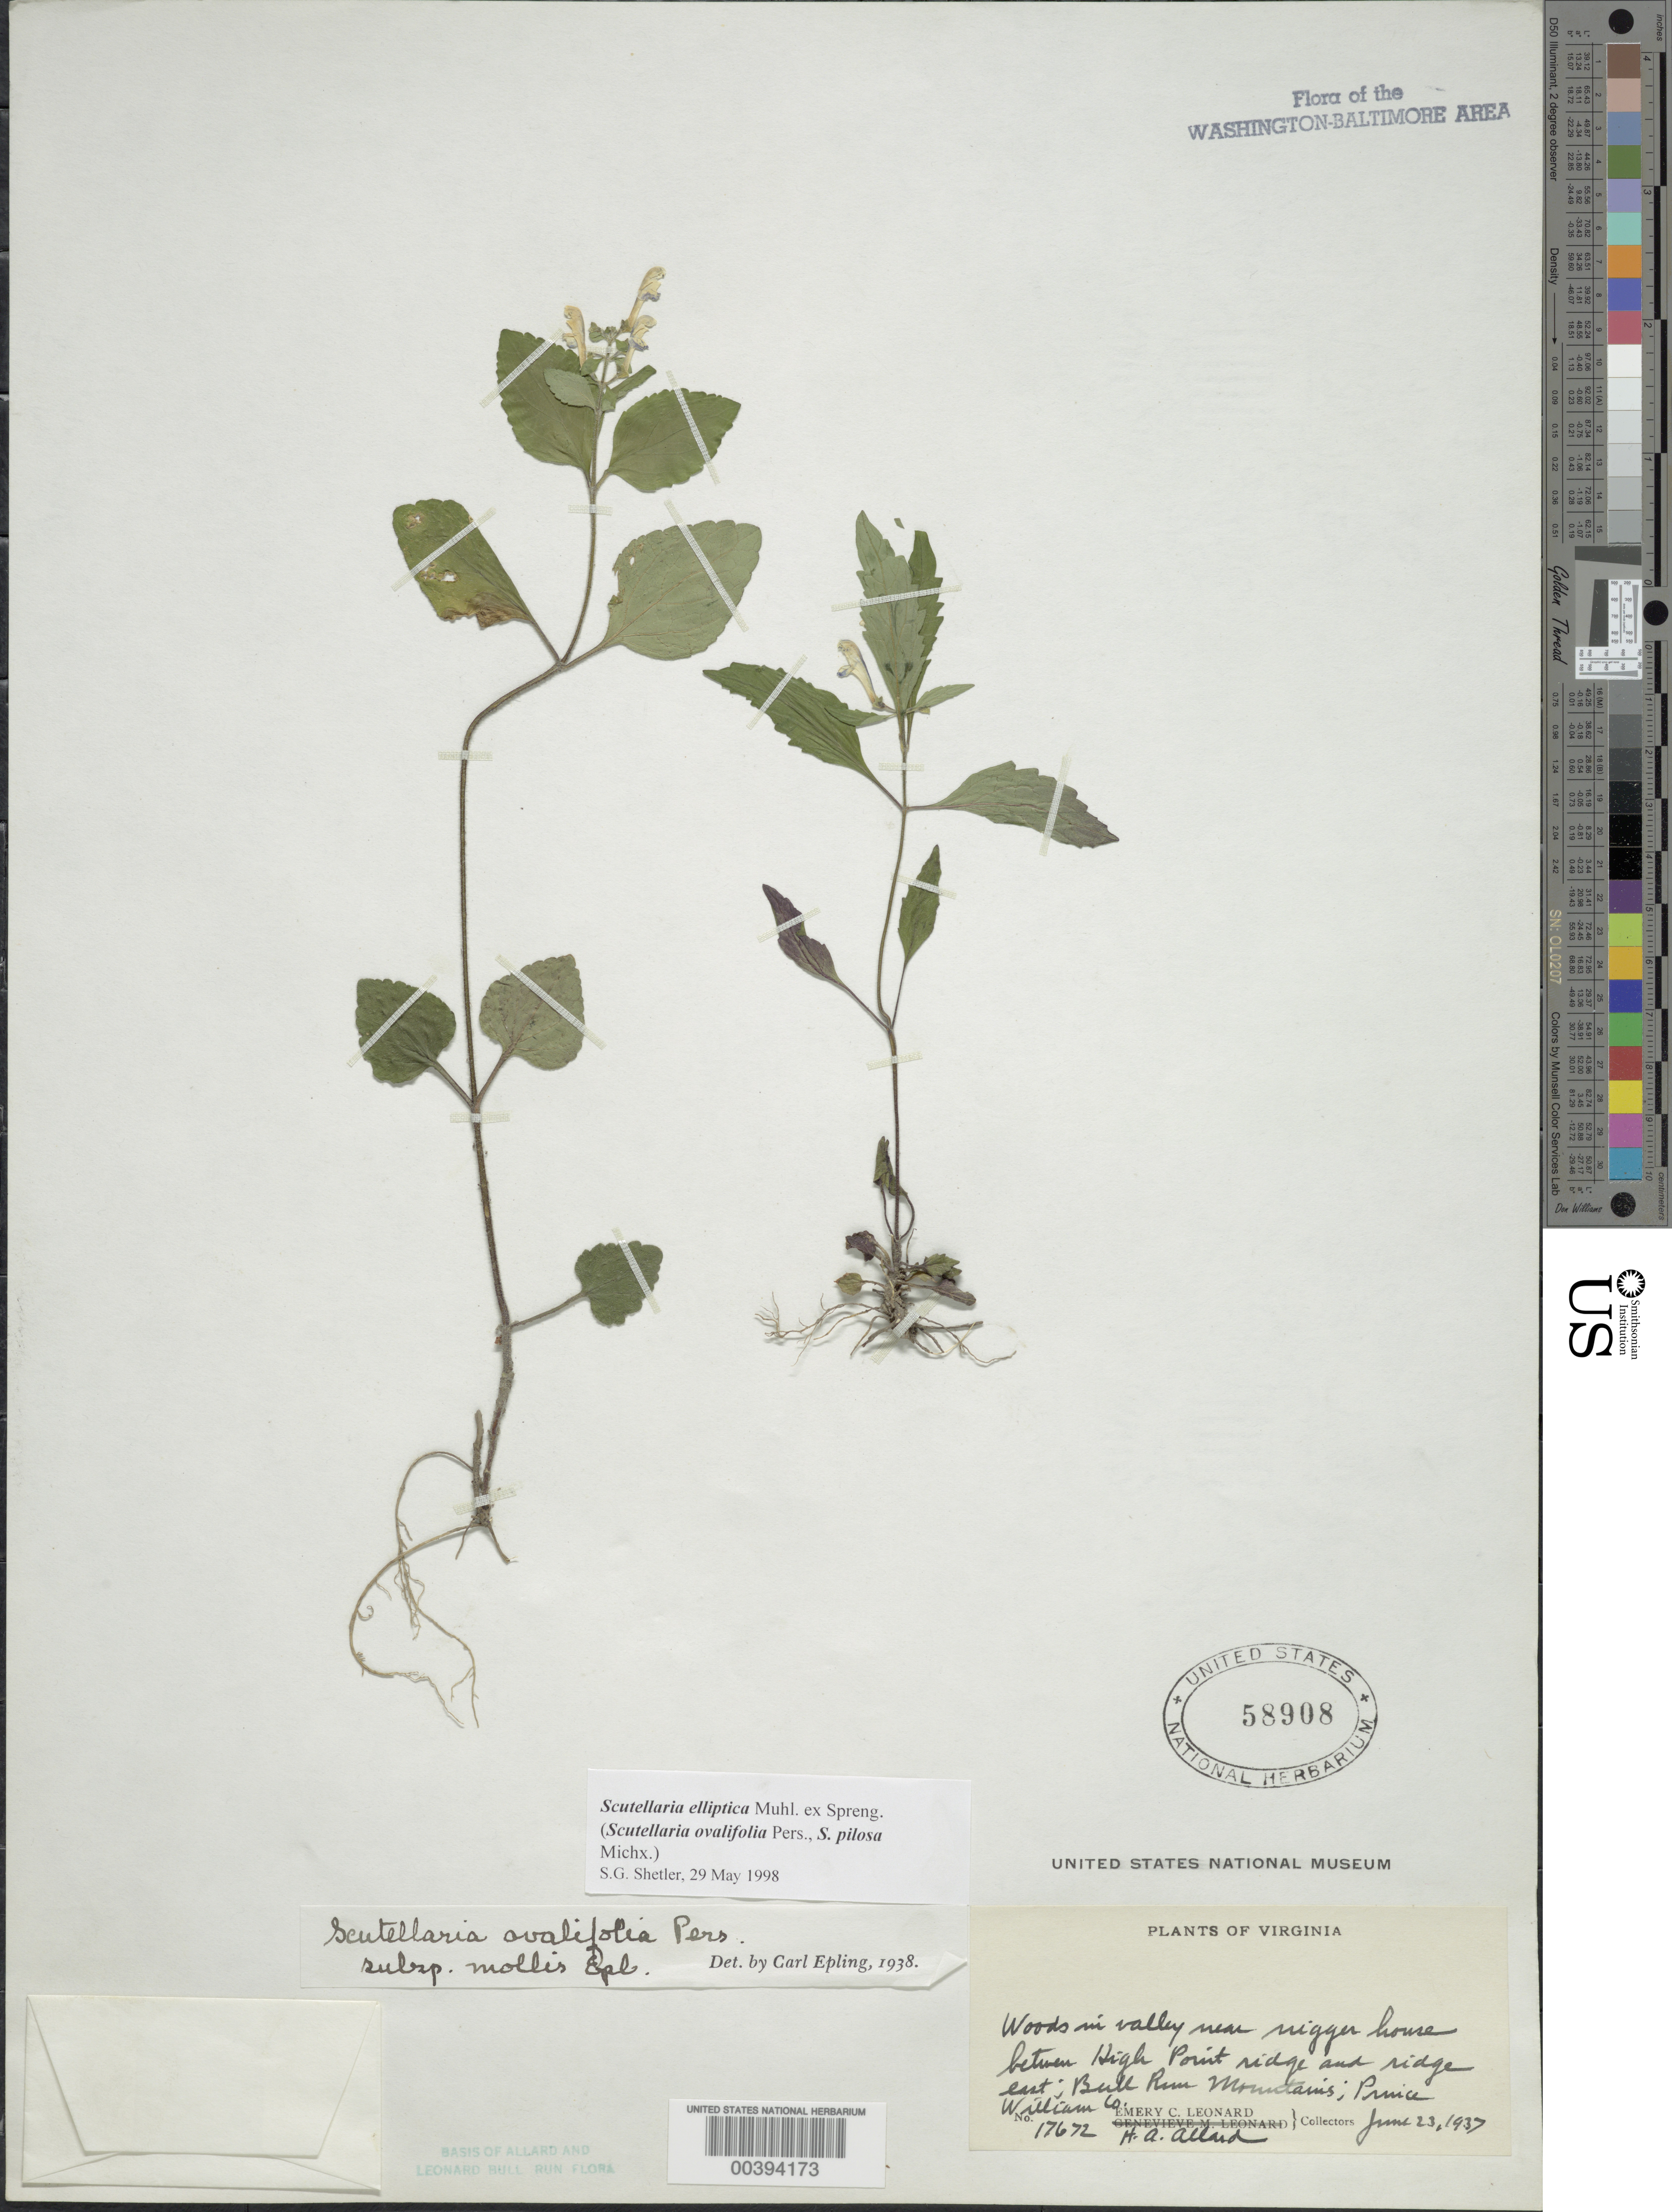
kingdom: Plantae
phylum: Tracheophyta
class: Magnoliopsida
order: Lamiales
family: Lamiaceae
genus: Scutellaria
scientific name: Scutellaria elliptica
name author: Muhl.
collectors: E. C. Leonard & H. A. Allard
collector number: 17672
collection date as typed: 23 Jun 1937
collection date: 1937-06-23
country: United States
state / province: Virginia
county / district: Prince William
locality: High Point area, Bull Run Mts.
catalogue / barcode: US 58908